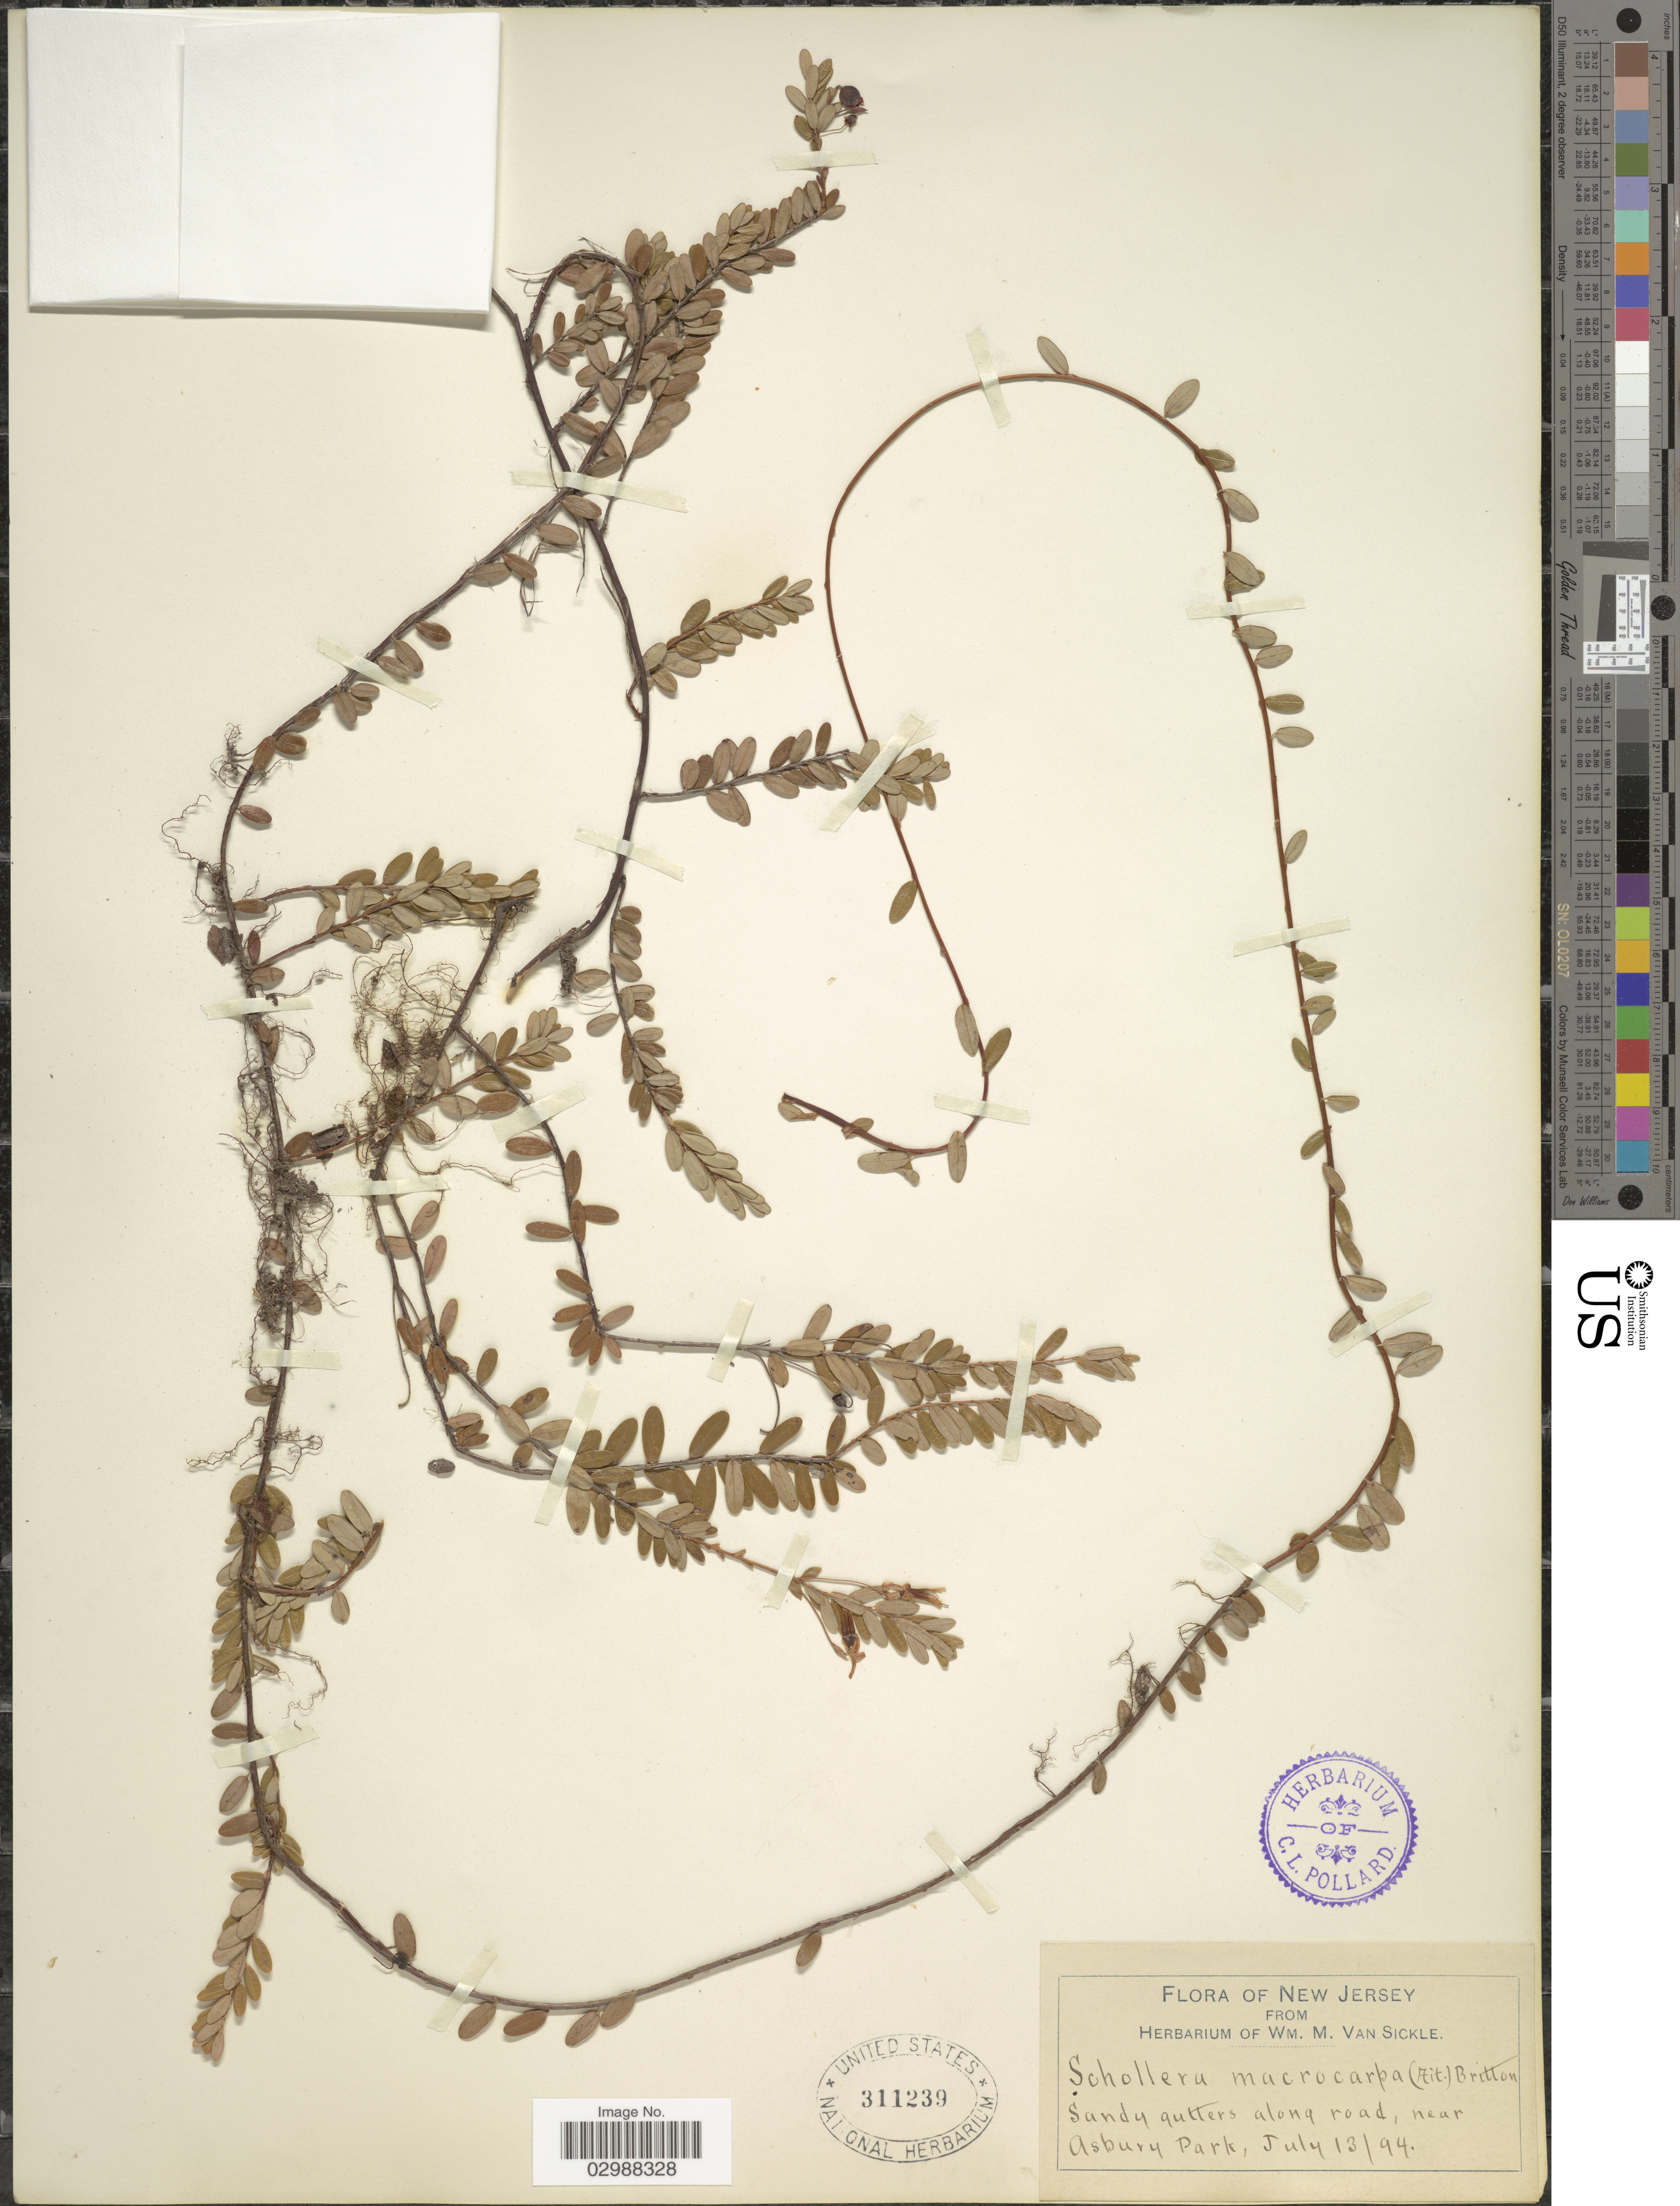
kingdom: Plantae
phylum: Tracheophyta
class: Magnoliopsida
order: Ericales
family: Ericaceae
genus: Vaccinium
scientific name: Vaccinium macrocarpon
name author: Aiton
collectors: ex herb. Wm. M. Van Sickle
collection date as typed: Transcribed d/m/y: 13/7/94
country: United States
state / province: New Jersey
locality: Along road, near Asbury Park.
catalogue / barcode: US 311239